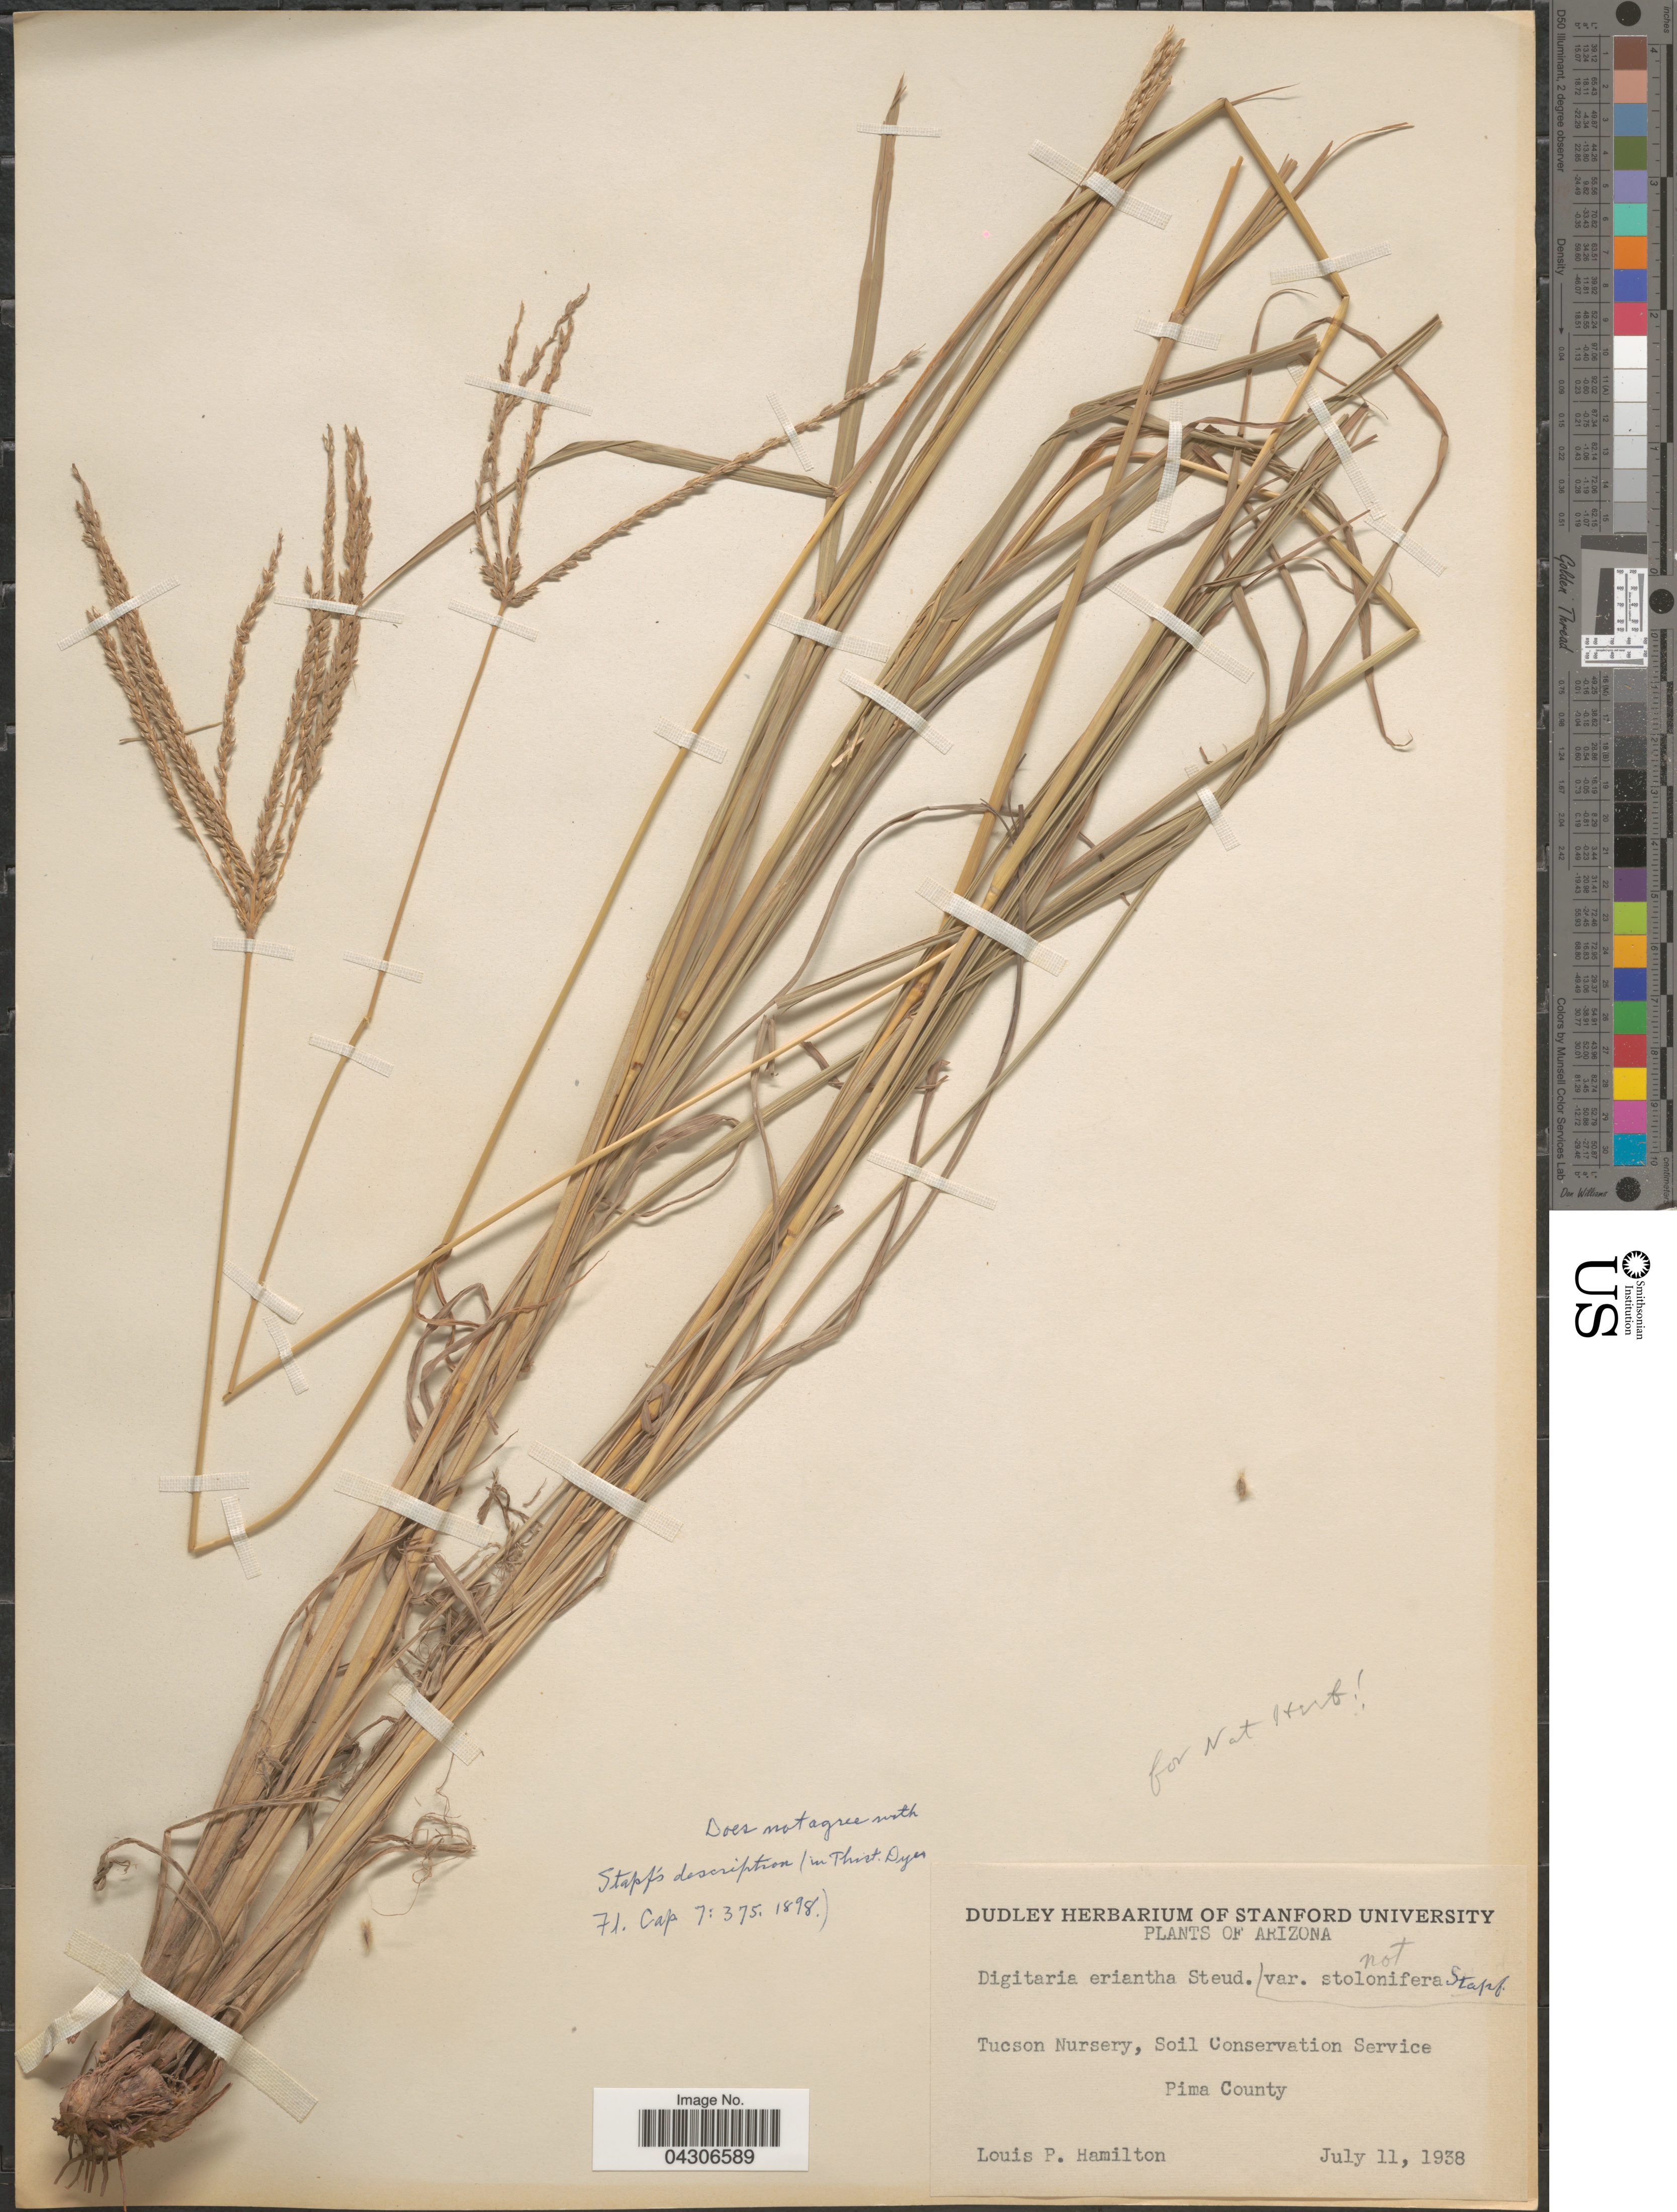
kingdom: Plantae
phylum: Tracheophyta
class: Liliopsida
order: Poales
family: Poaceae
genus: Digitaria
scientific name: Digitaria sp.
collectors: L. Hamilton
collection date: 1938-07-11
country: United States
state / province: Arizona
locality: Tucson Nursery, Soil Conservation Service. Pima County.